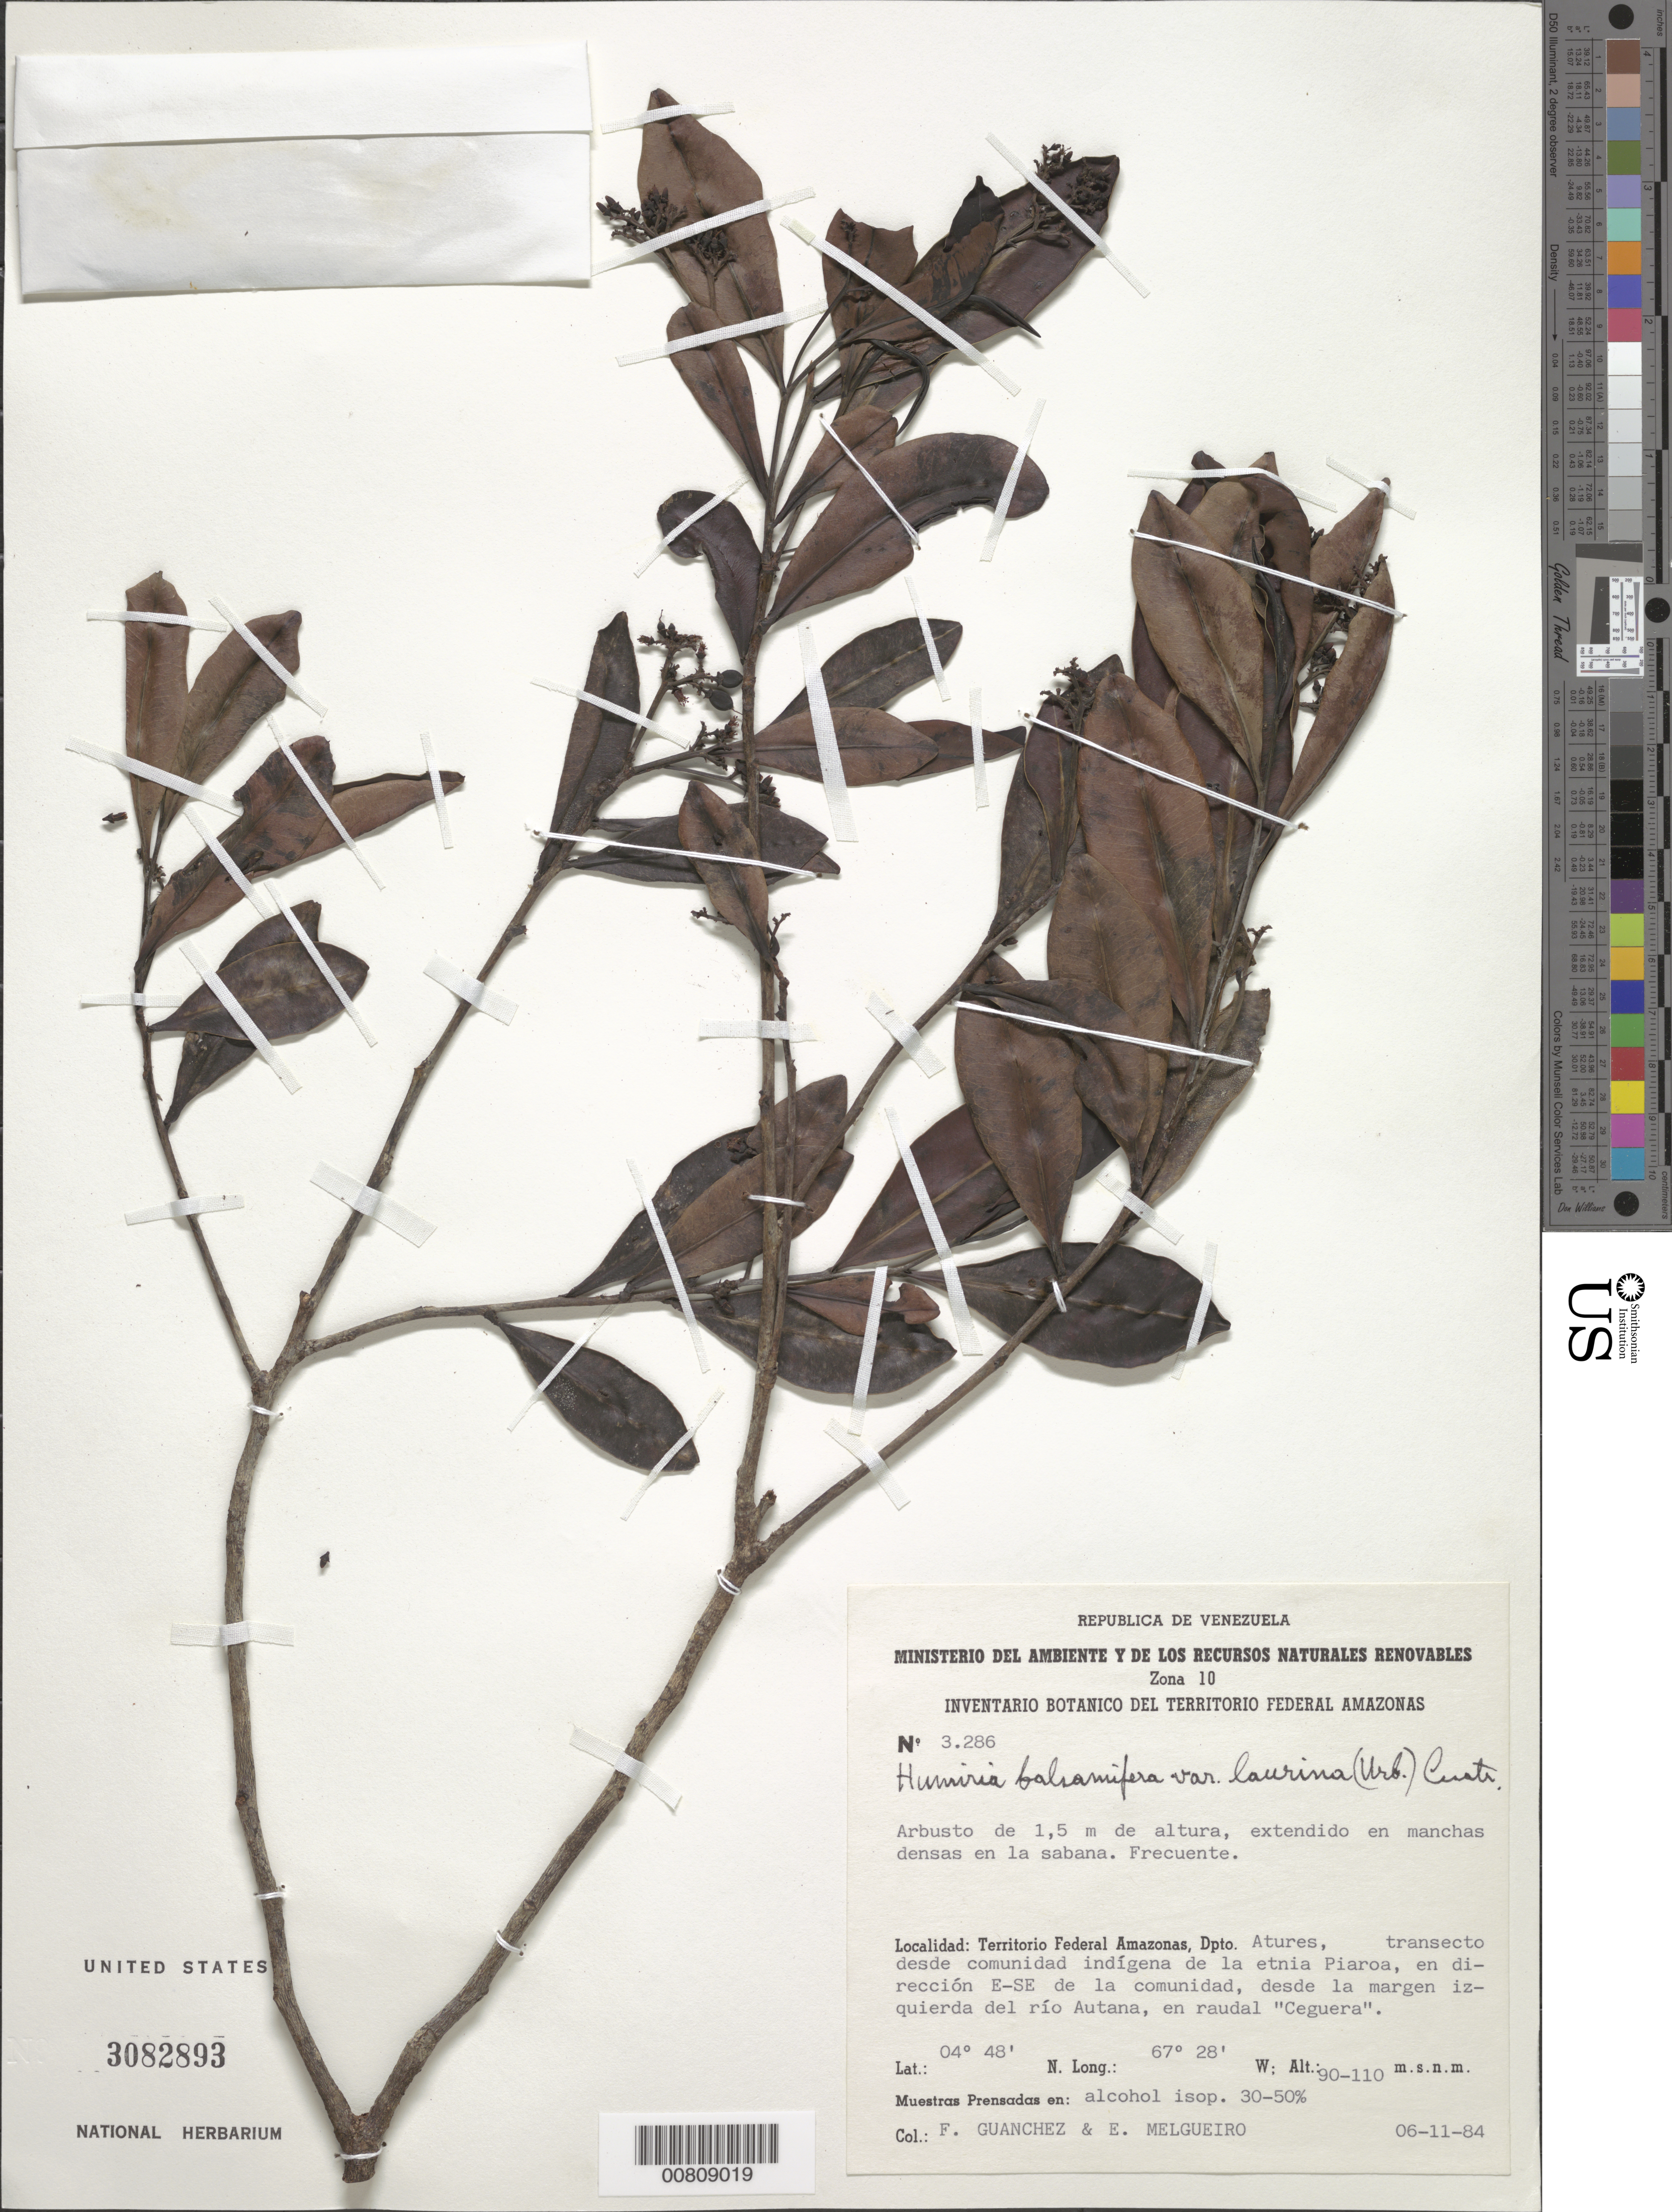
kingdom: Plantae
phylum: Tracheophyta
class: Magnoliopsida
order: Malpighiales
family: Humiriaceae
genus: Humiria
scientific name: Humiria balsamifera var. laurina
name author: Cuatrec.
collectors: F. Guánchez M. & E. Melgueiro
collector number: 3286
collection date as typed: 6-Nov-84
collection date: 1984-11-06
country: Venezuela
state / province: Amazonas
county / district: Atures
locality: Comunidad indígena de la etnia Piaroa, transecto en dirección E-SE de la comunidad, desde la margen izquierda del río Autana, en raudal "Ceguera"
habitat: Raudal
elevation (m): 90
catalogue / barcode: US 3082893